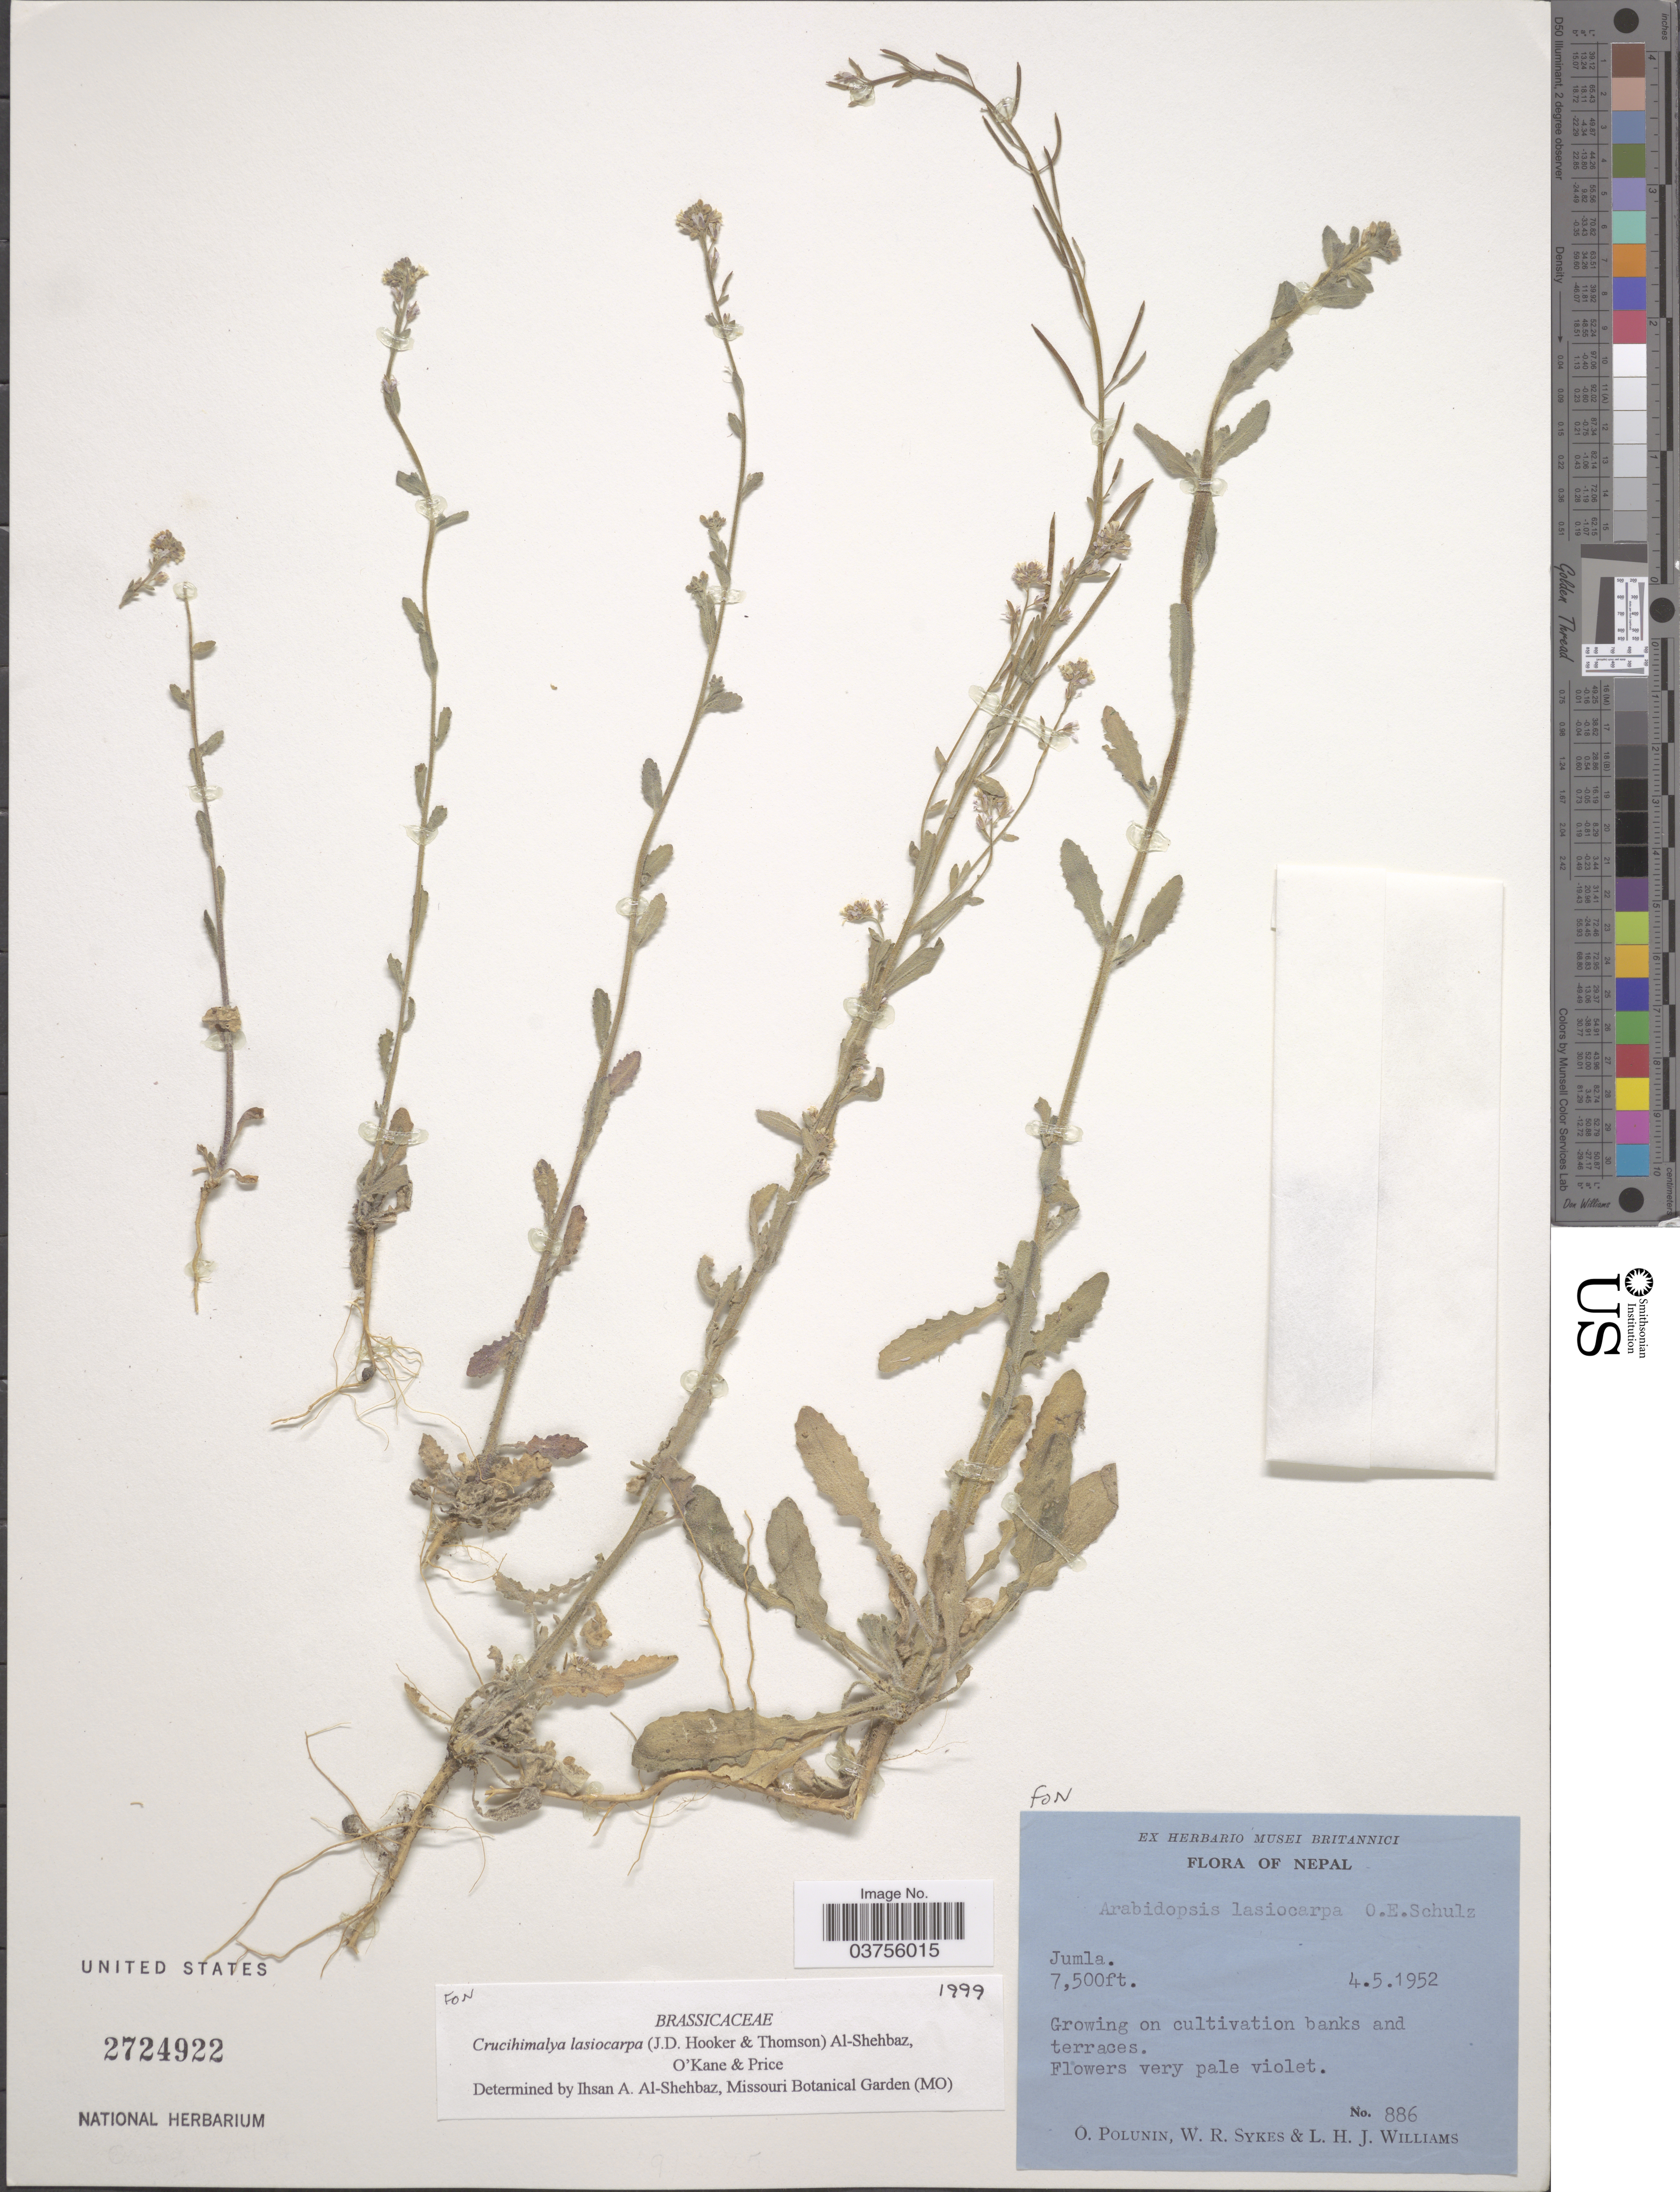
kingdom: Plantae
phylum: Tracheophyta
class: Magnoliopsida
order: Brassicales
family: Brassicaceae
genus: Crucihimalaya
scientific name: Crucihimalaya lasiocarpa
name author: (Hook. f. & Thomson) Al-Shehbaz et al.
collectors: O. V. Polunin, W. R. Sykes & L. H. J. Williams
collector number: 886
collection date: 1952-05-04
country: Nepal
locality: Jumla.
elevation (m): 2286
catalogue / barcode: US 2724922